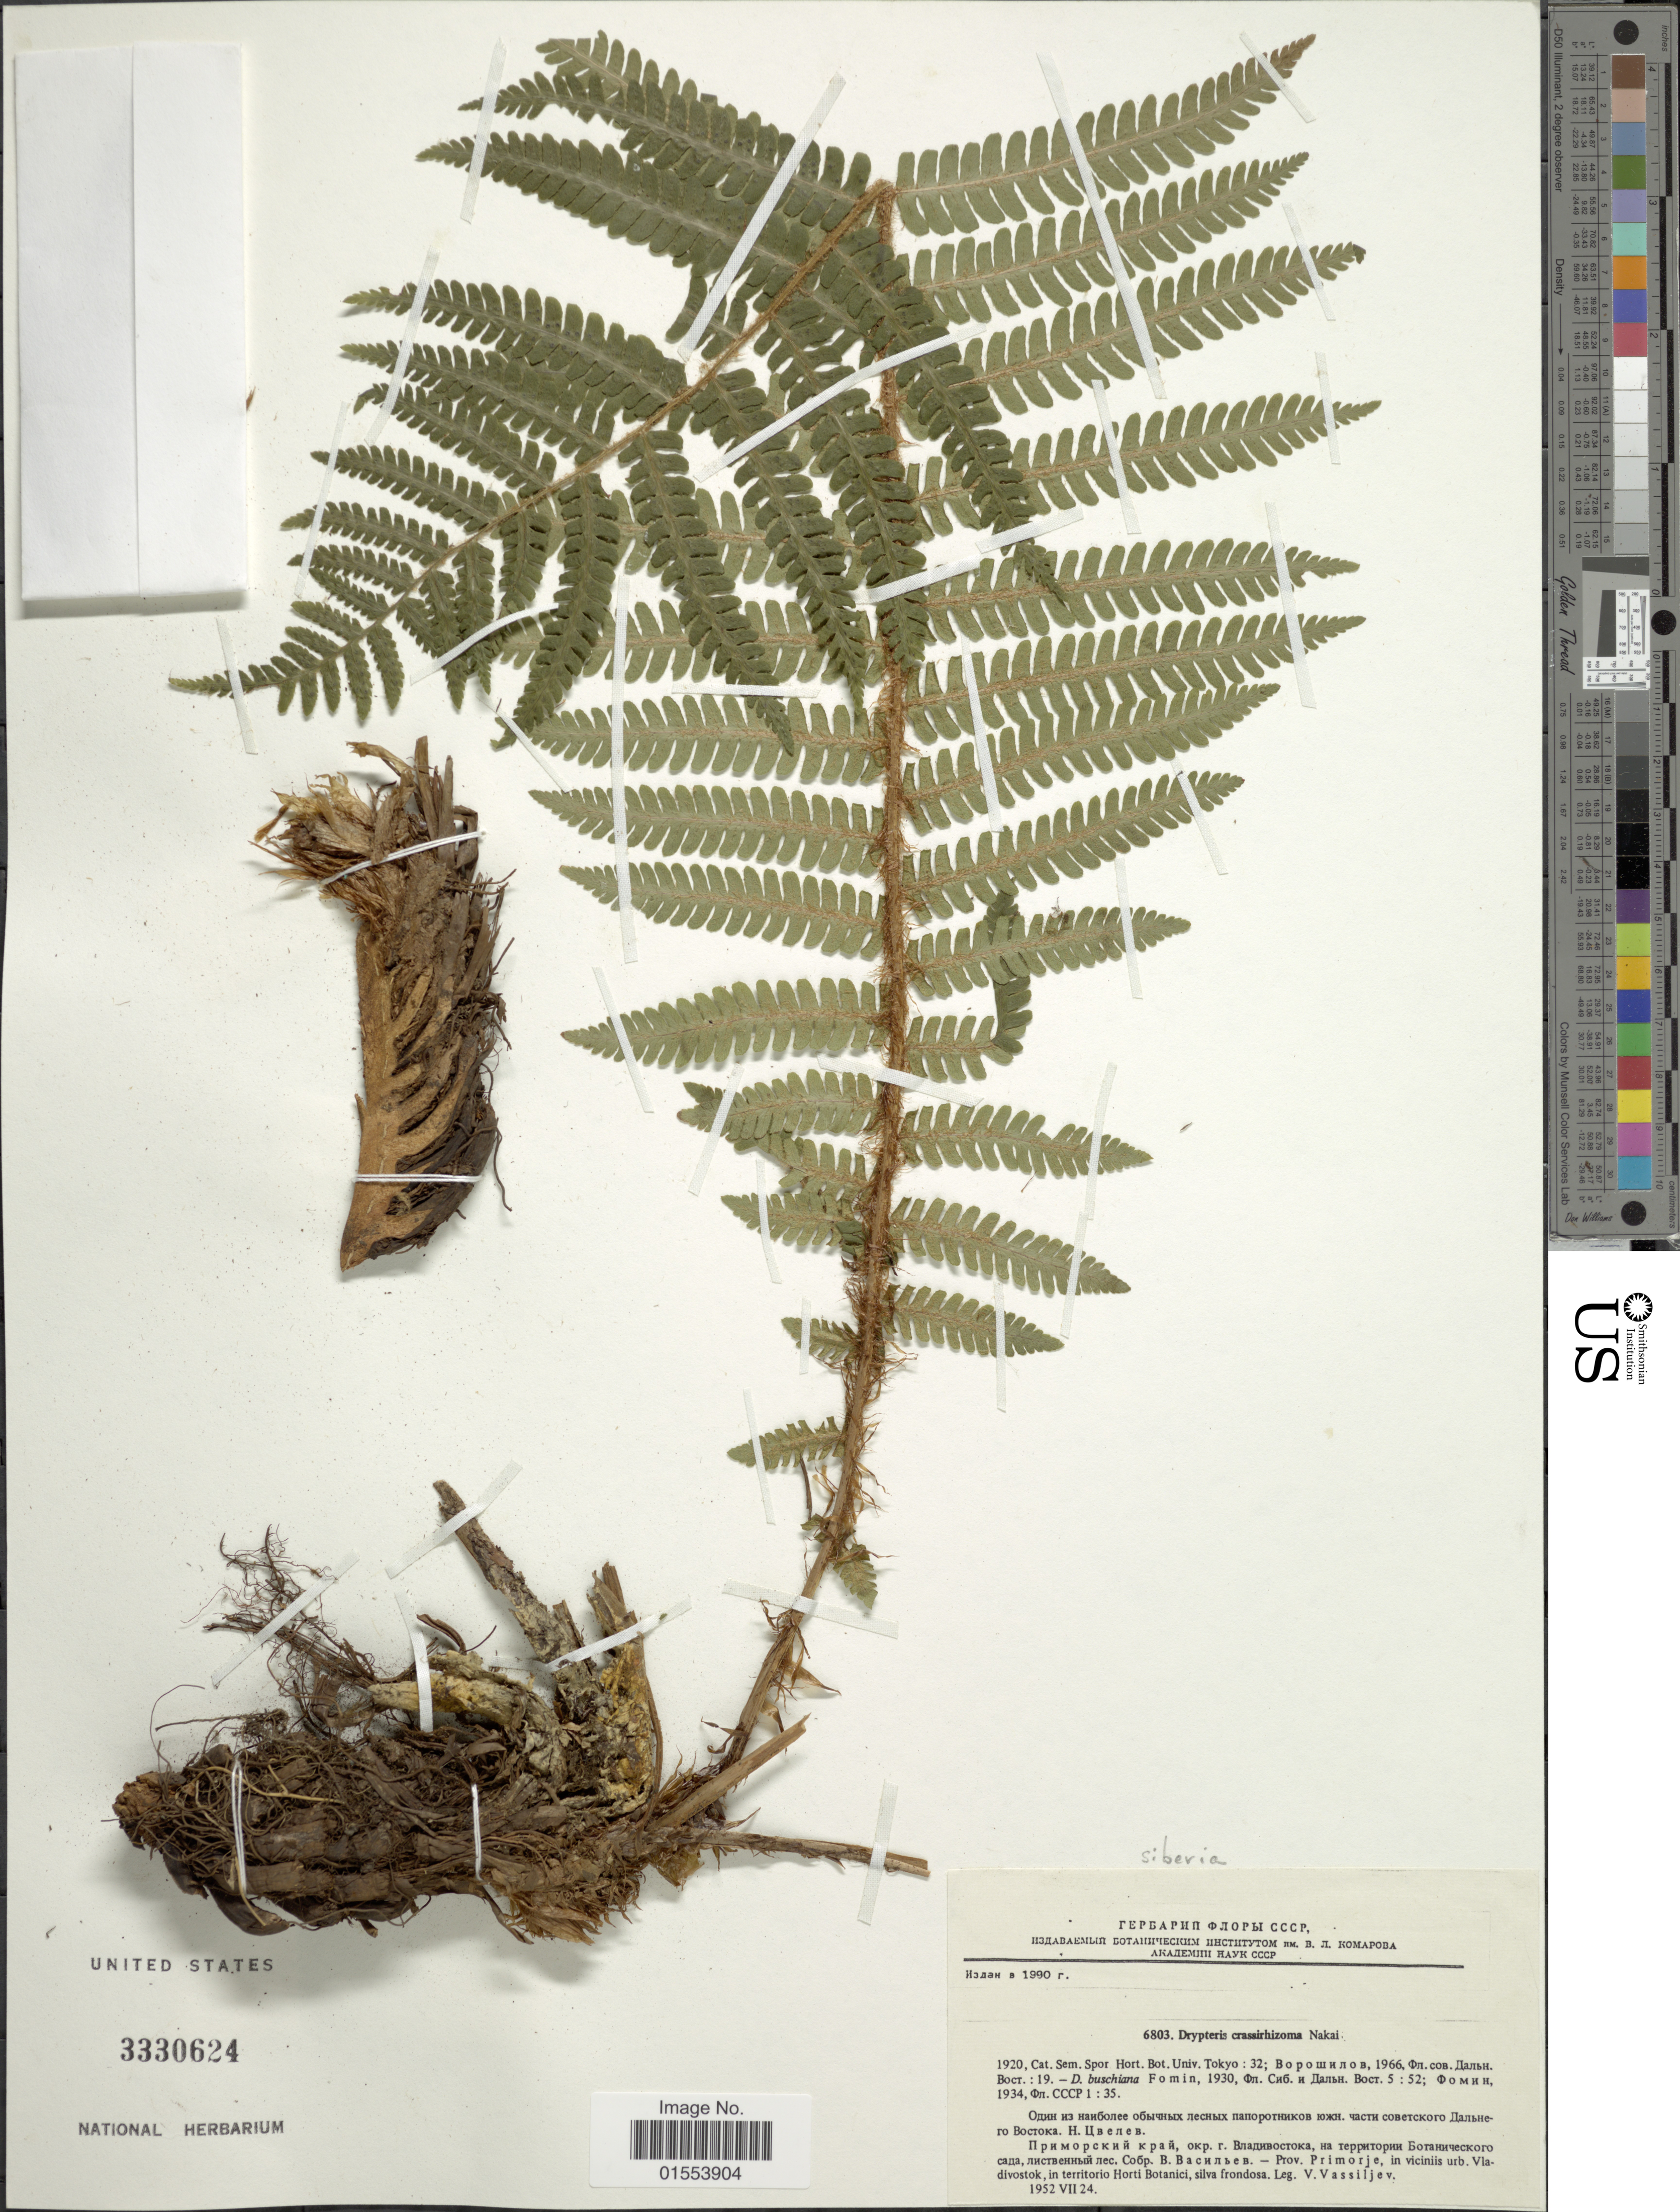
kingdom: Plantae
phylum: Tracheophyta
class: Polypodiopsida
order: Polypodiales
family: Dryopteridaceae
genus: Dryopteris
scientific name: Dryopteris crassirhizoma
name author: Nakai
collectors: V. Vassiljev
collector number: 1920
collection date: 1952-07-24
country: Russian Federation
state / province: Primorsky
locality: Prov. Primorje, in viciniis urb. Vlasivostok, in territorio Horti Botanici, silva frondos.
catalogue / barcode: US 3330624